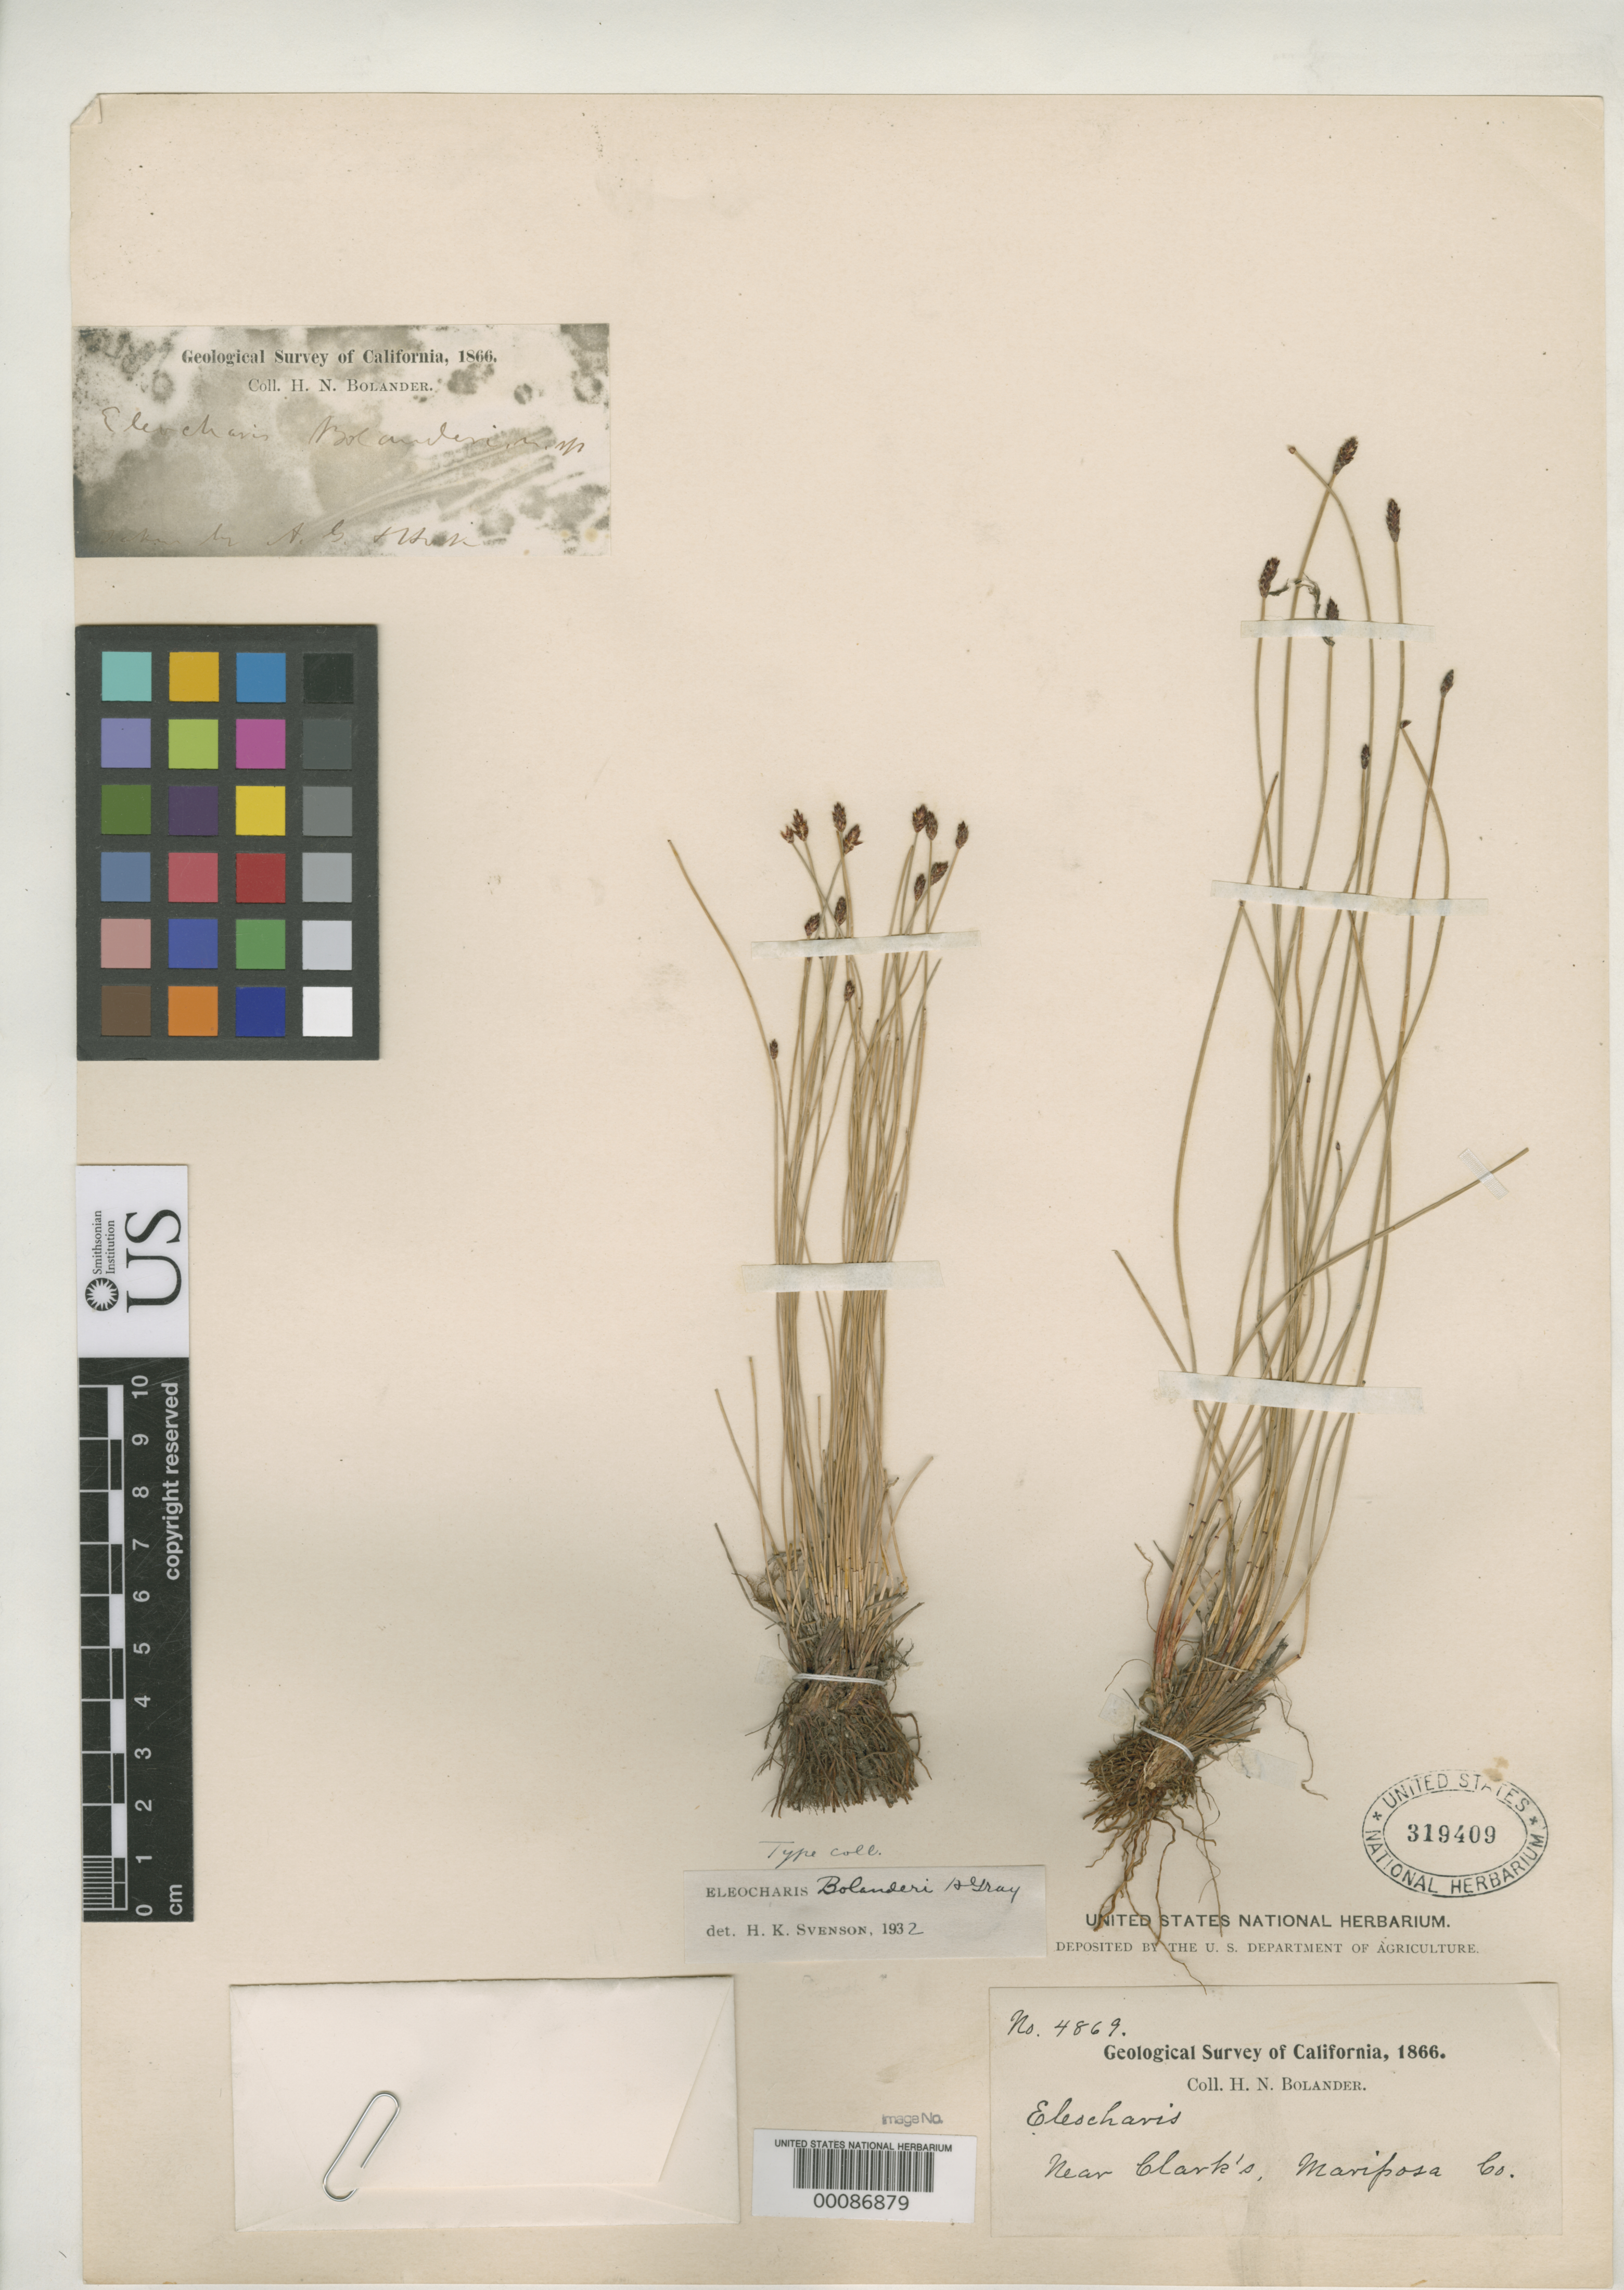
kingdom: Plantae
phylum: Tracheophyta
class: Liliopsida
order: Poales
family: Cyperaceae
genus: Eleocharis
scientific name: Eleocharis bolanderi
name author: A. Gray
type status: Isotype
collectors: H. Bolander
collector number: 4869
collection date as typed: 1866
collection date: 1866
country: United States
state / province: California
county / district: Mariposa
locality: Near Clark's.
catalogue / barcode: US 319409